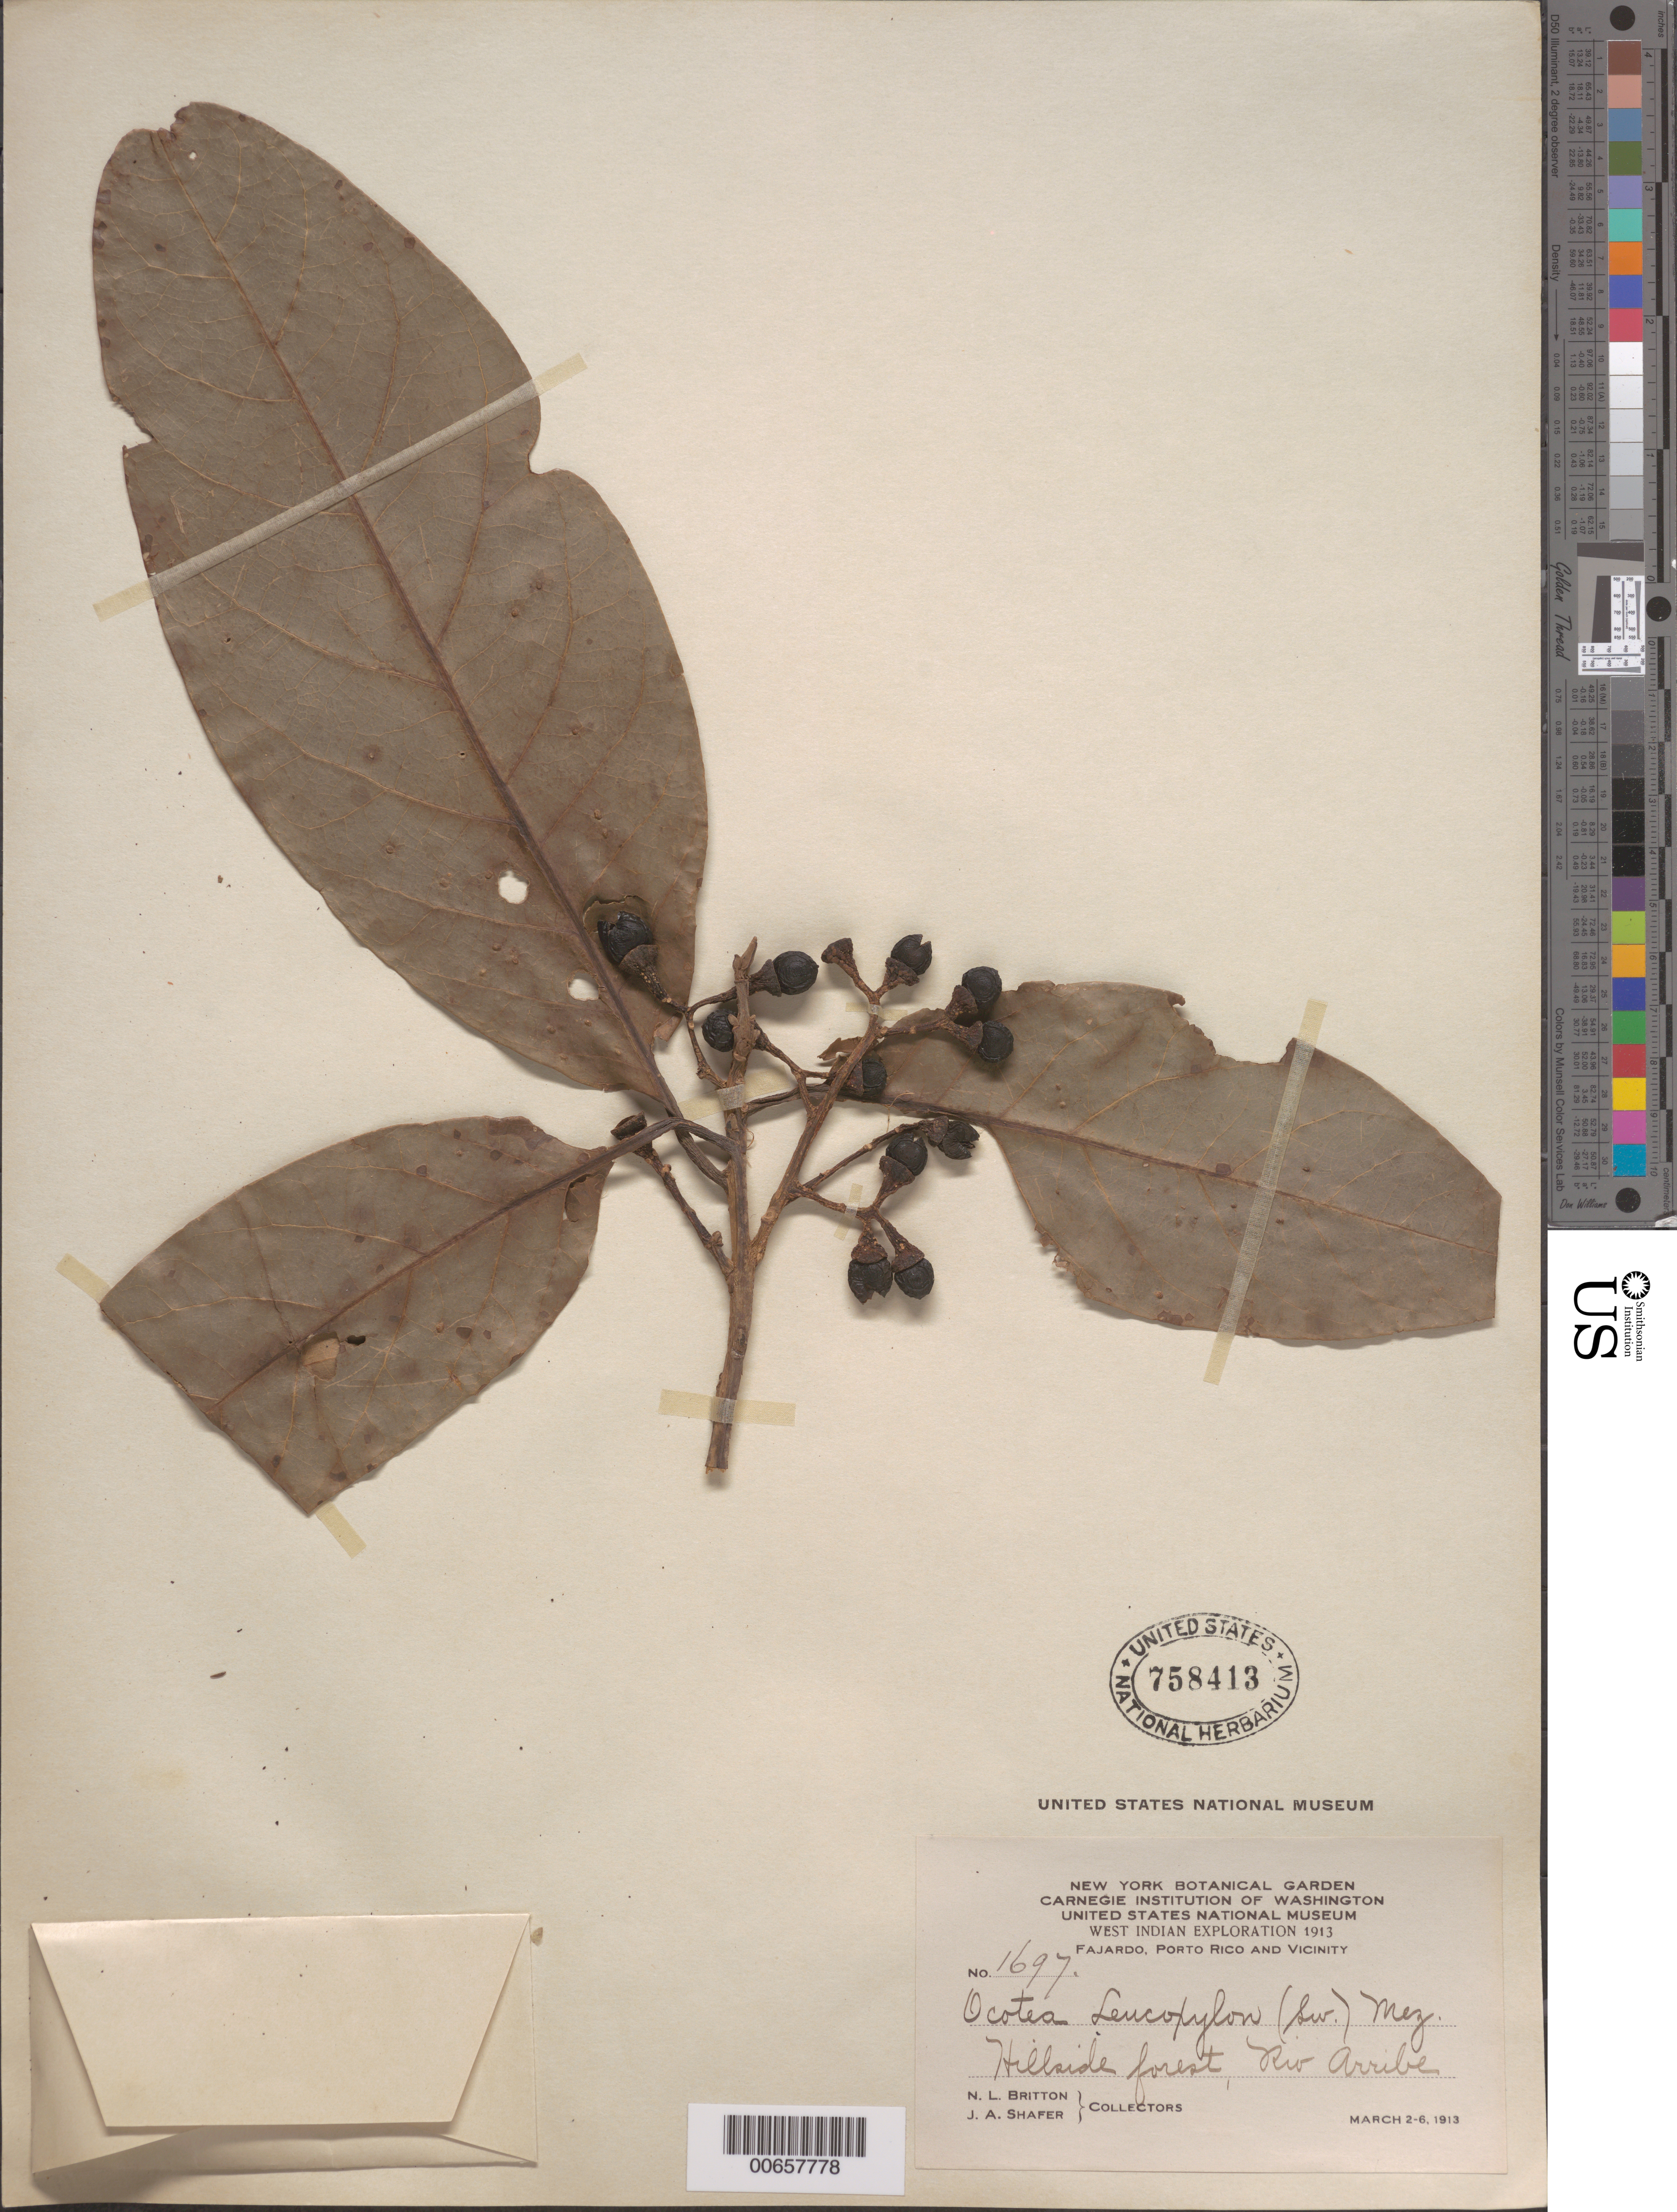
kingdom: Plantae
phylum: Tracheophyta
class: Magnoliopsida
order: Laurales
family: Lauraceae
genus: Ocotea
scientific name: Ocotea leucoxylon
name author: (Sw.) Laness.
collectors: N. Britton & J. A. Shafer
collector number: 1697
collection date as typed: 02 Mar 1913 to 06 Mar 1913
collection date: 1913-03-02/1913-03-06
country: Puerto Rico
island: Greater Antilles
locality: Rio Arribe, Fajardo, vic of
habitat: Hillside forest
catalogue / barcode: US 758413